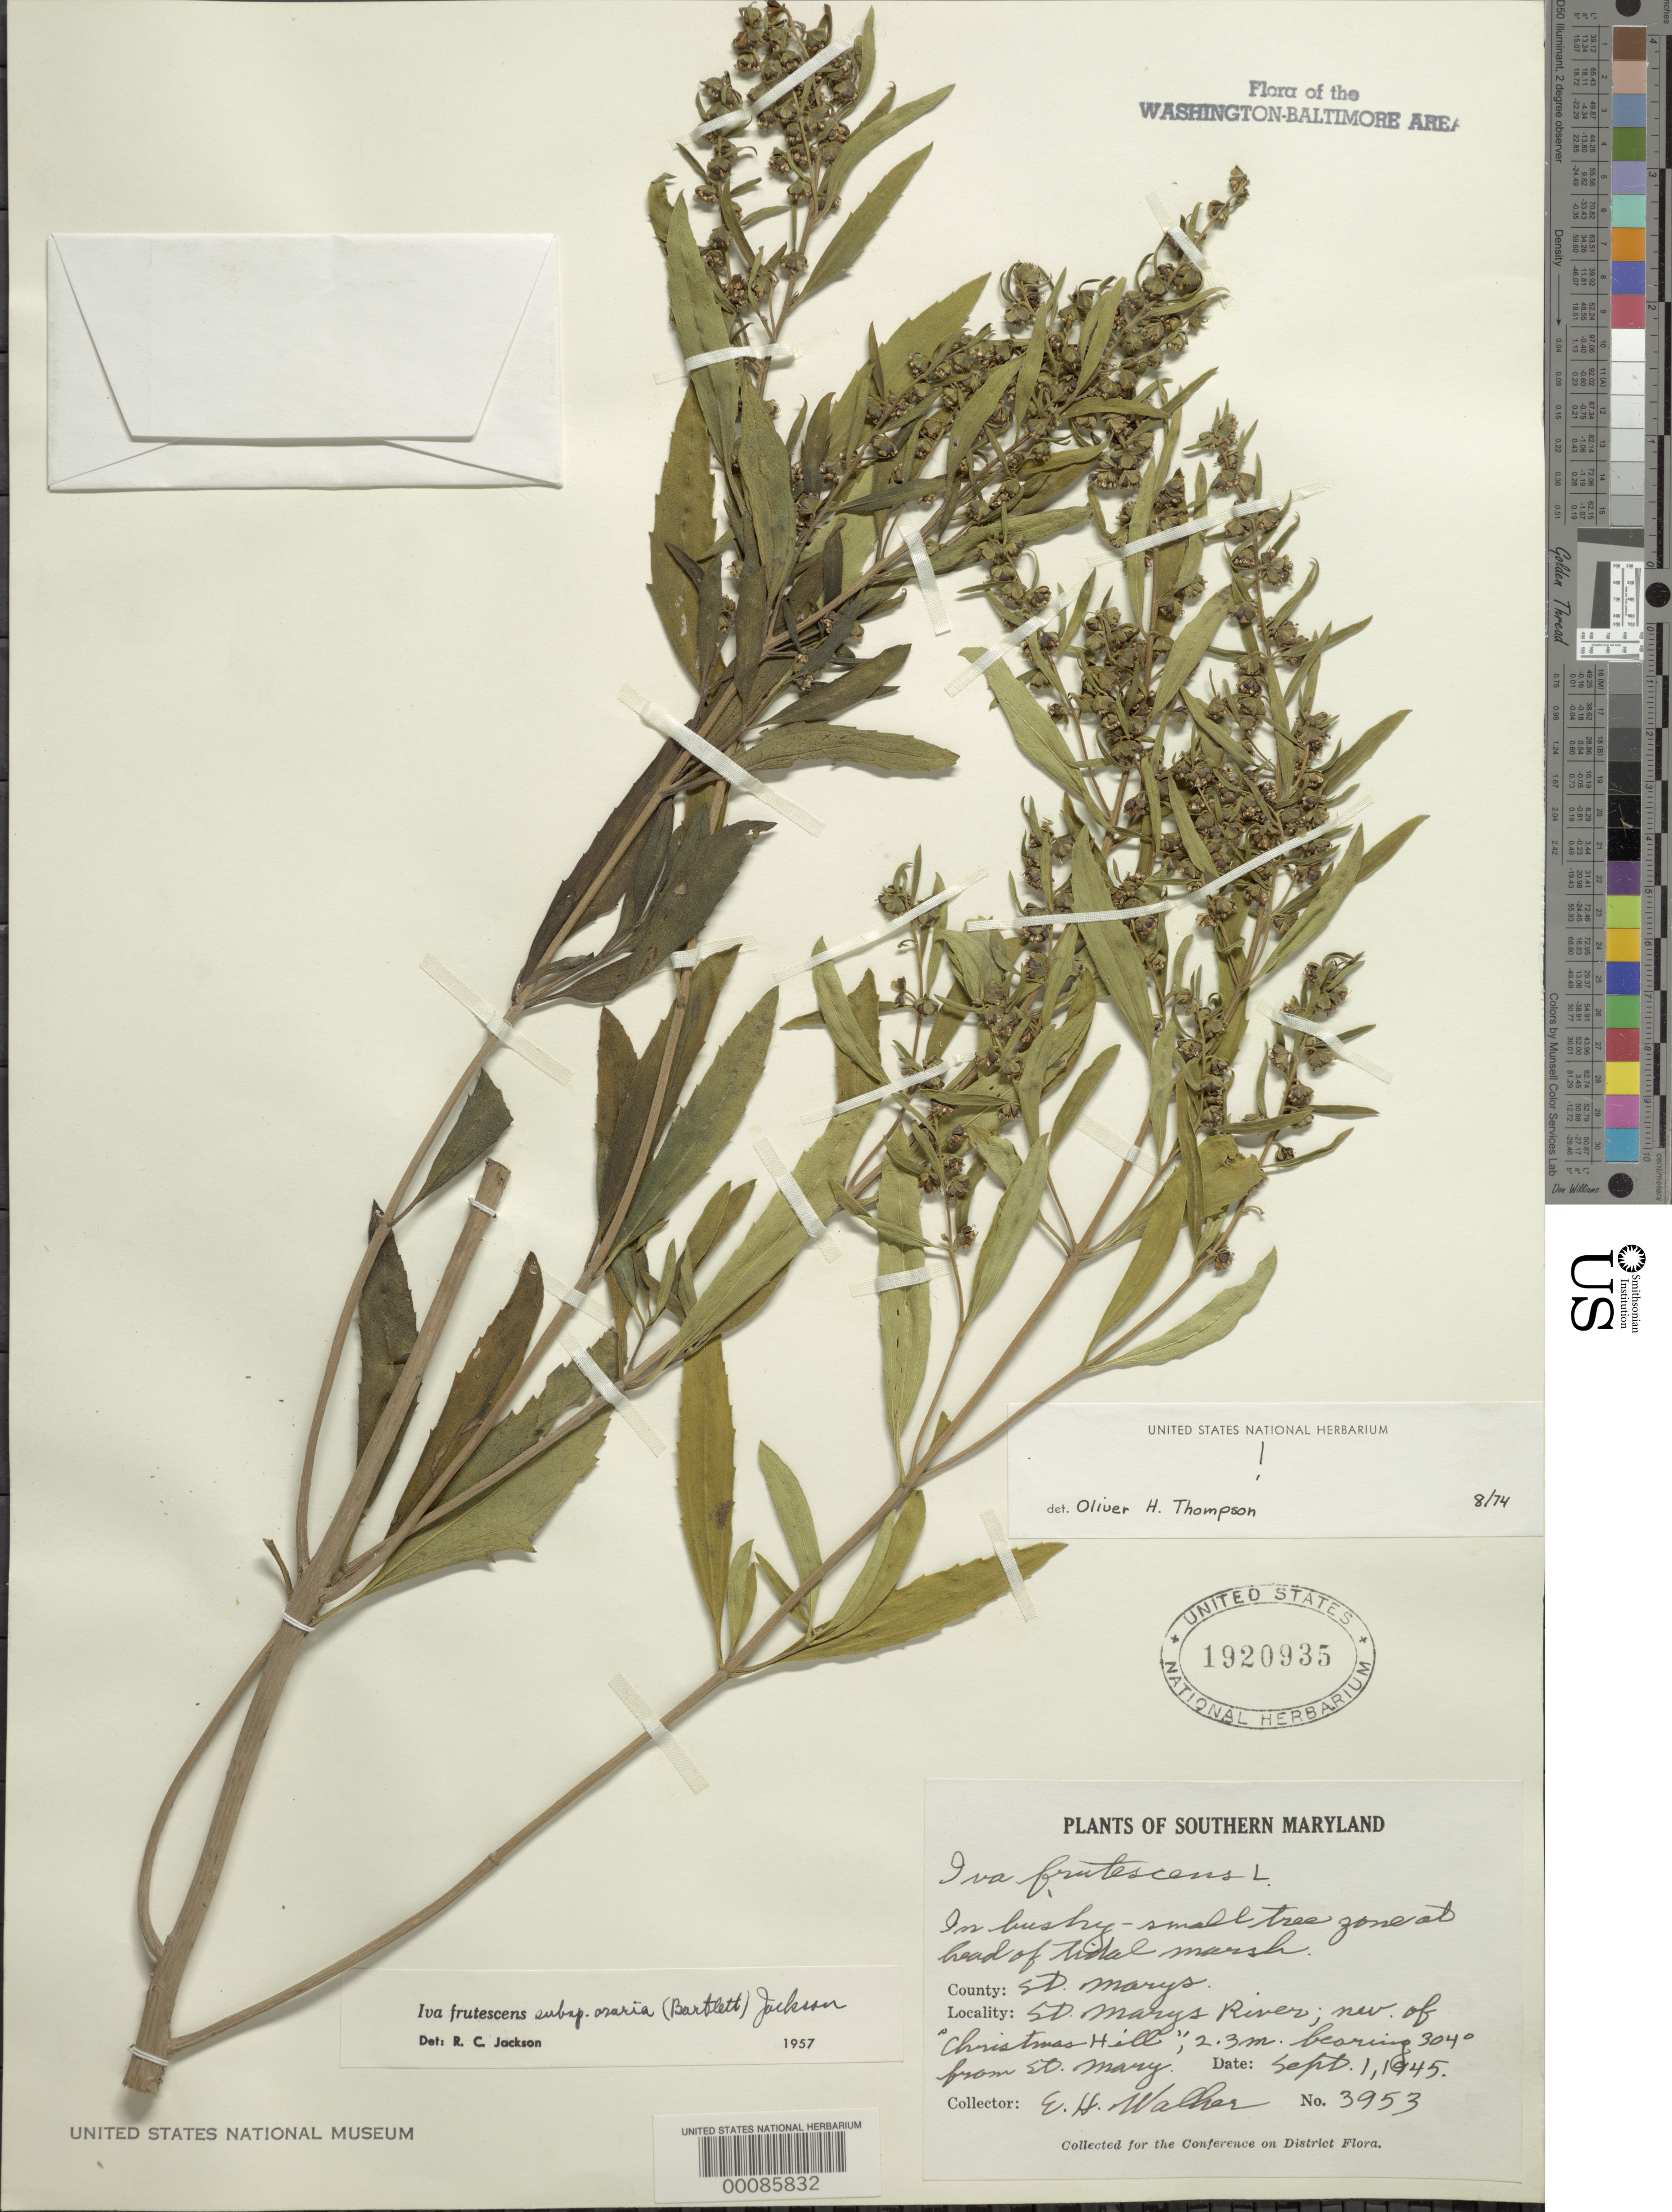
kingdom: Plantae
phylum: Tracheophyta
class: Magnoliopsida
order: Asterales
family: Asteraceae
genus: Iva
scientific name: Iva frutescens subsp. oraria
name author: (Bartlett) R.C. Jacks.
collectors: E. H. Walker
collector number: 3953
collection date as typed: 01 Sep 1945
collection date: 1945-09-01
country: United States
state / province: Maryland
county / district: St. Mary's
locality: St. Marys River NW of Christmas Hill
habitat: Head of tidal marsh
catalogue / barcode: US 1920935